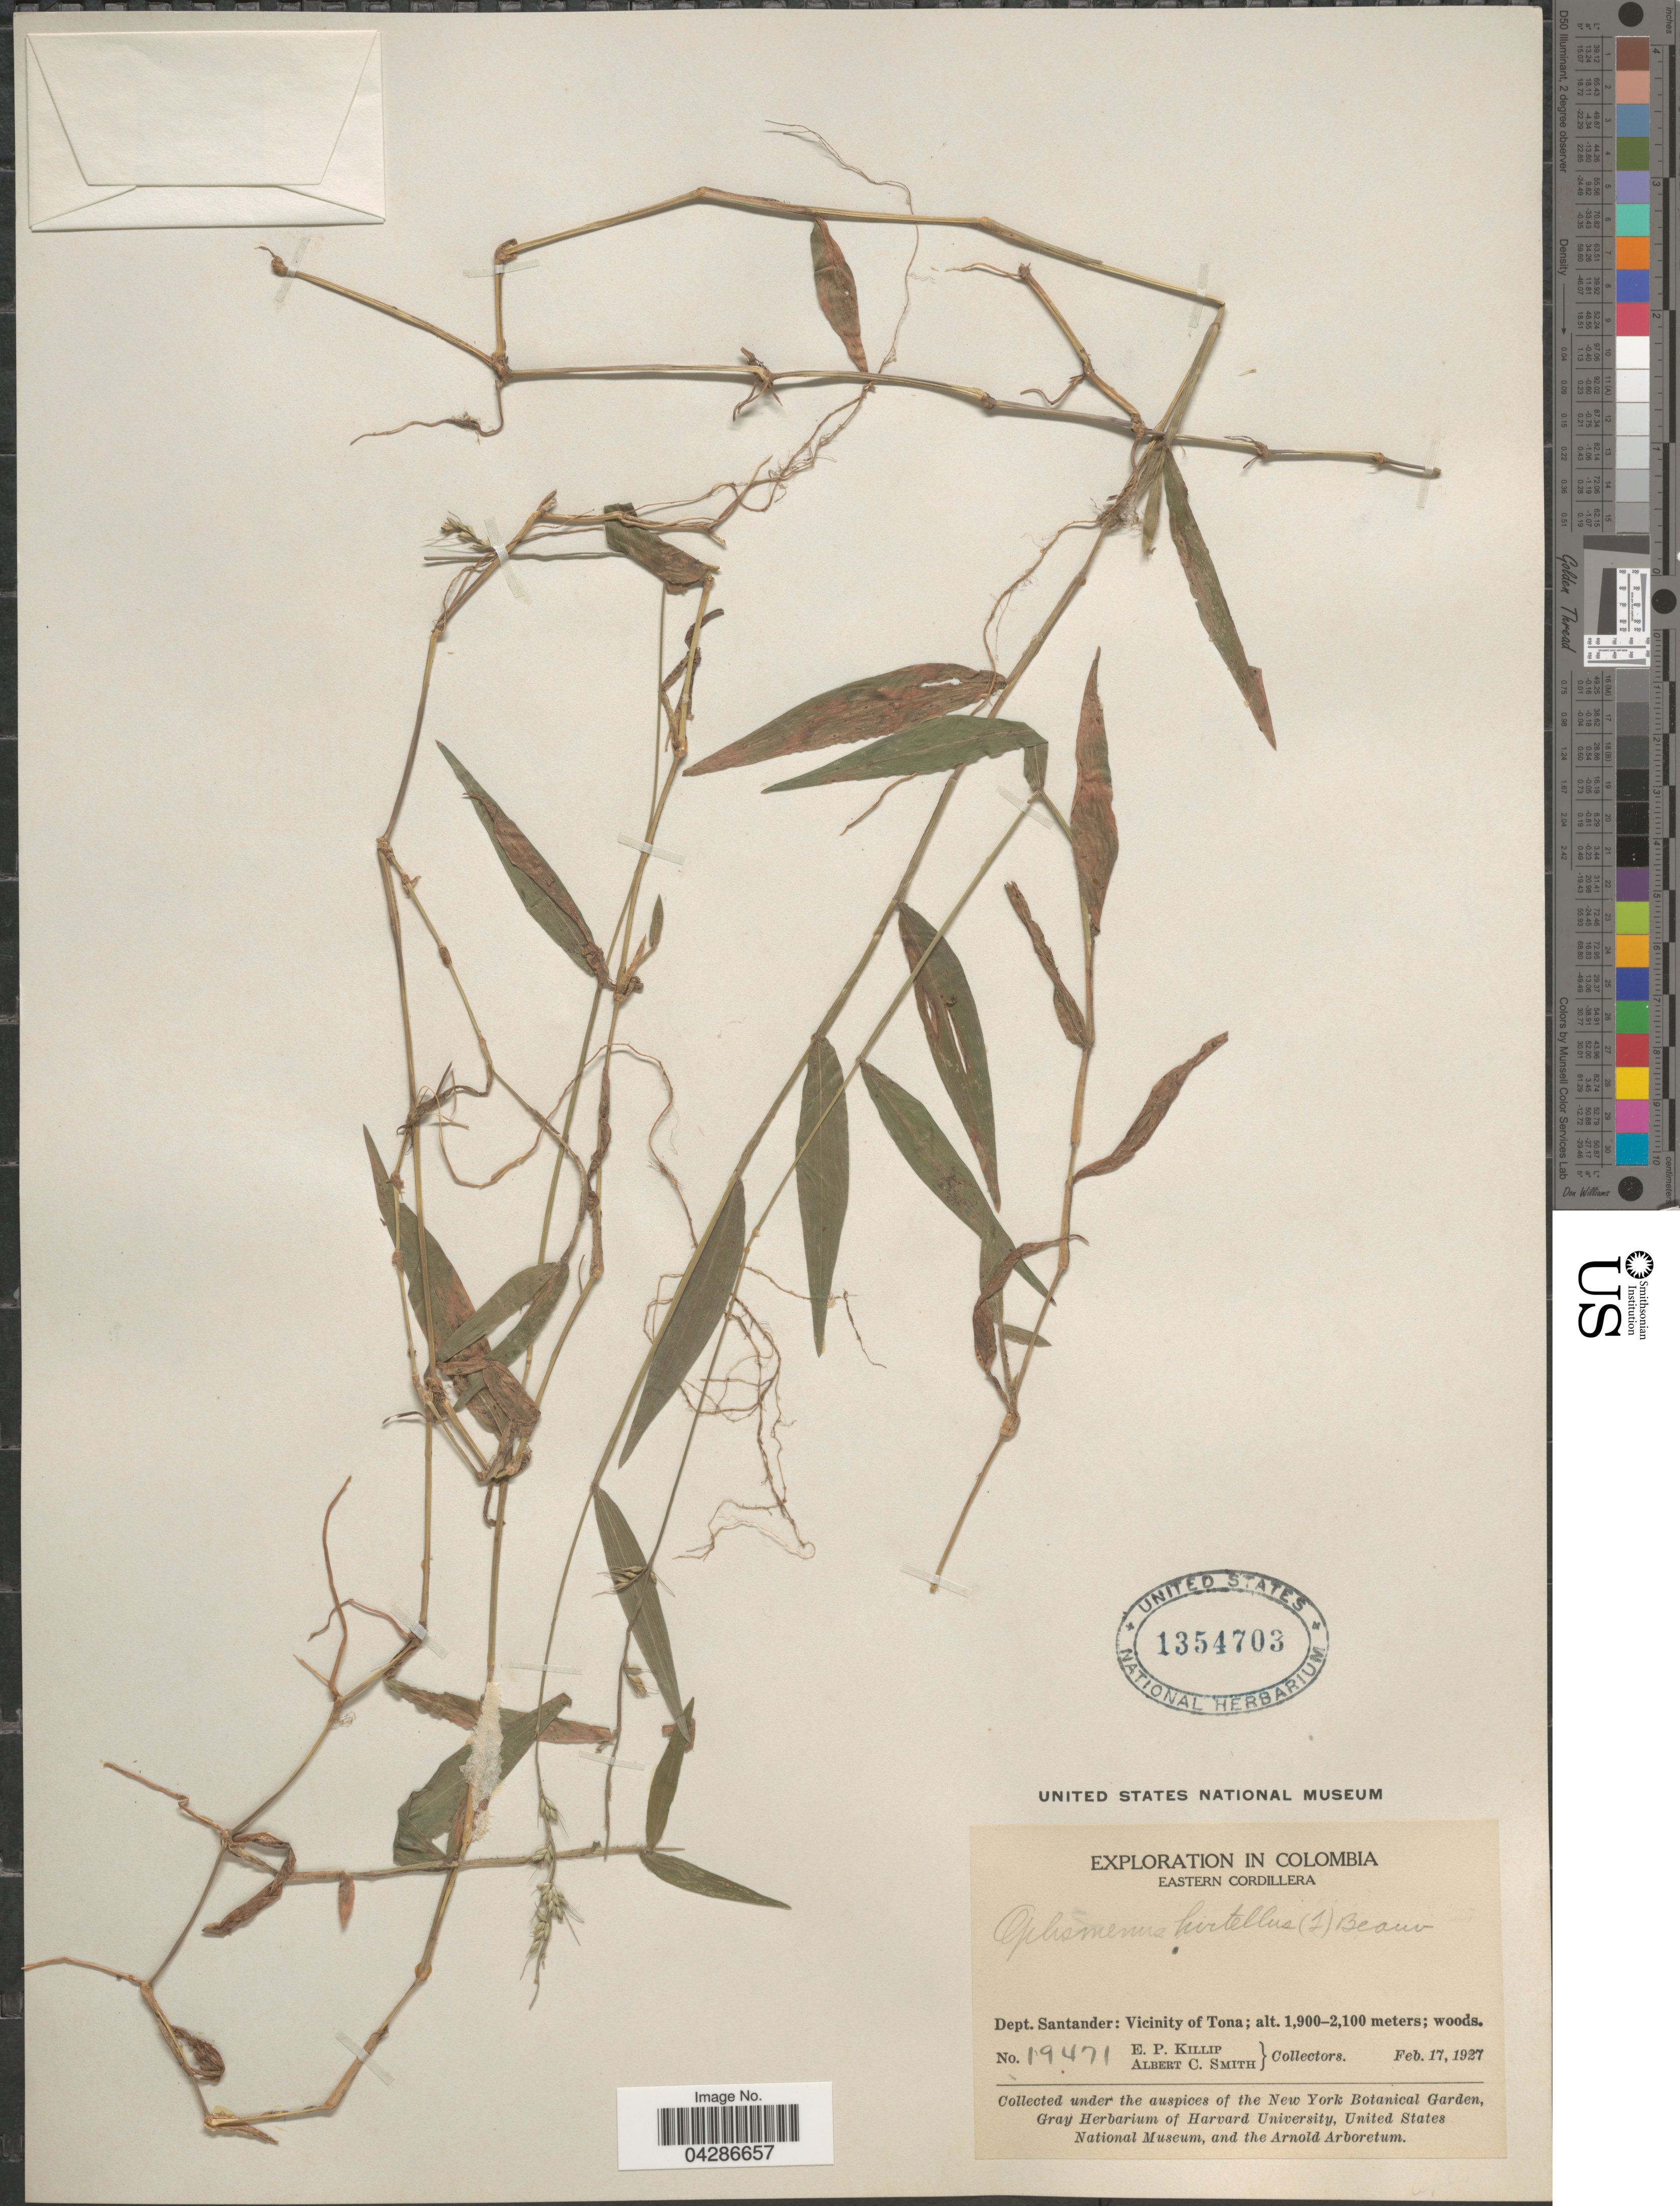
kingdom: Plantae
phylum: Tracheophyta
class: Liliopsida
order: Poales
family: Poaceae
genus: Oplismenus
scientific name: Oplismenus hirtellus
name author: (L.) P. Beauv.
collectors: E. P. Killip & A. C. Smith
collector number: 19471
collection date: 1927-02-17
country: Colombia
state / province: Santander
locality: Exploration in Colombia. Eastern Cordillera. Dep. Santander: Vicinity of Tona.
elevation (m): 1900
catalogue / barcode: US 1354703